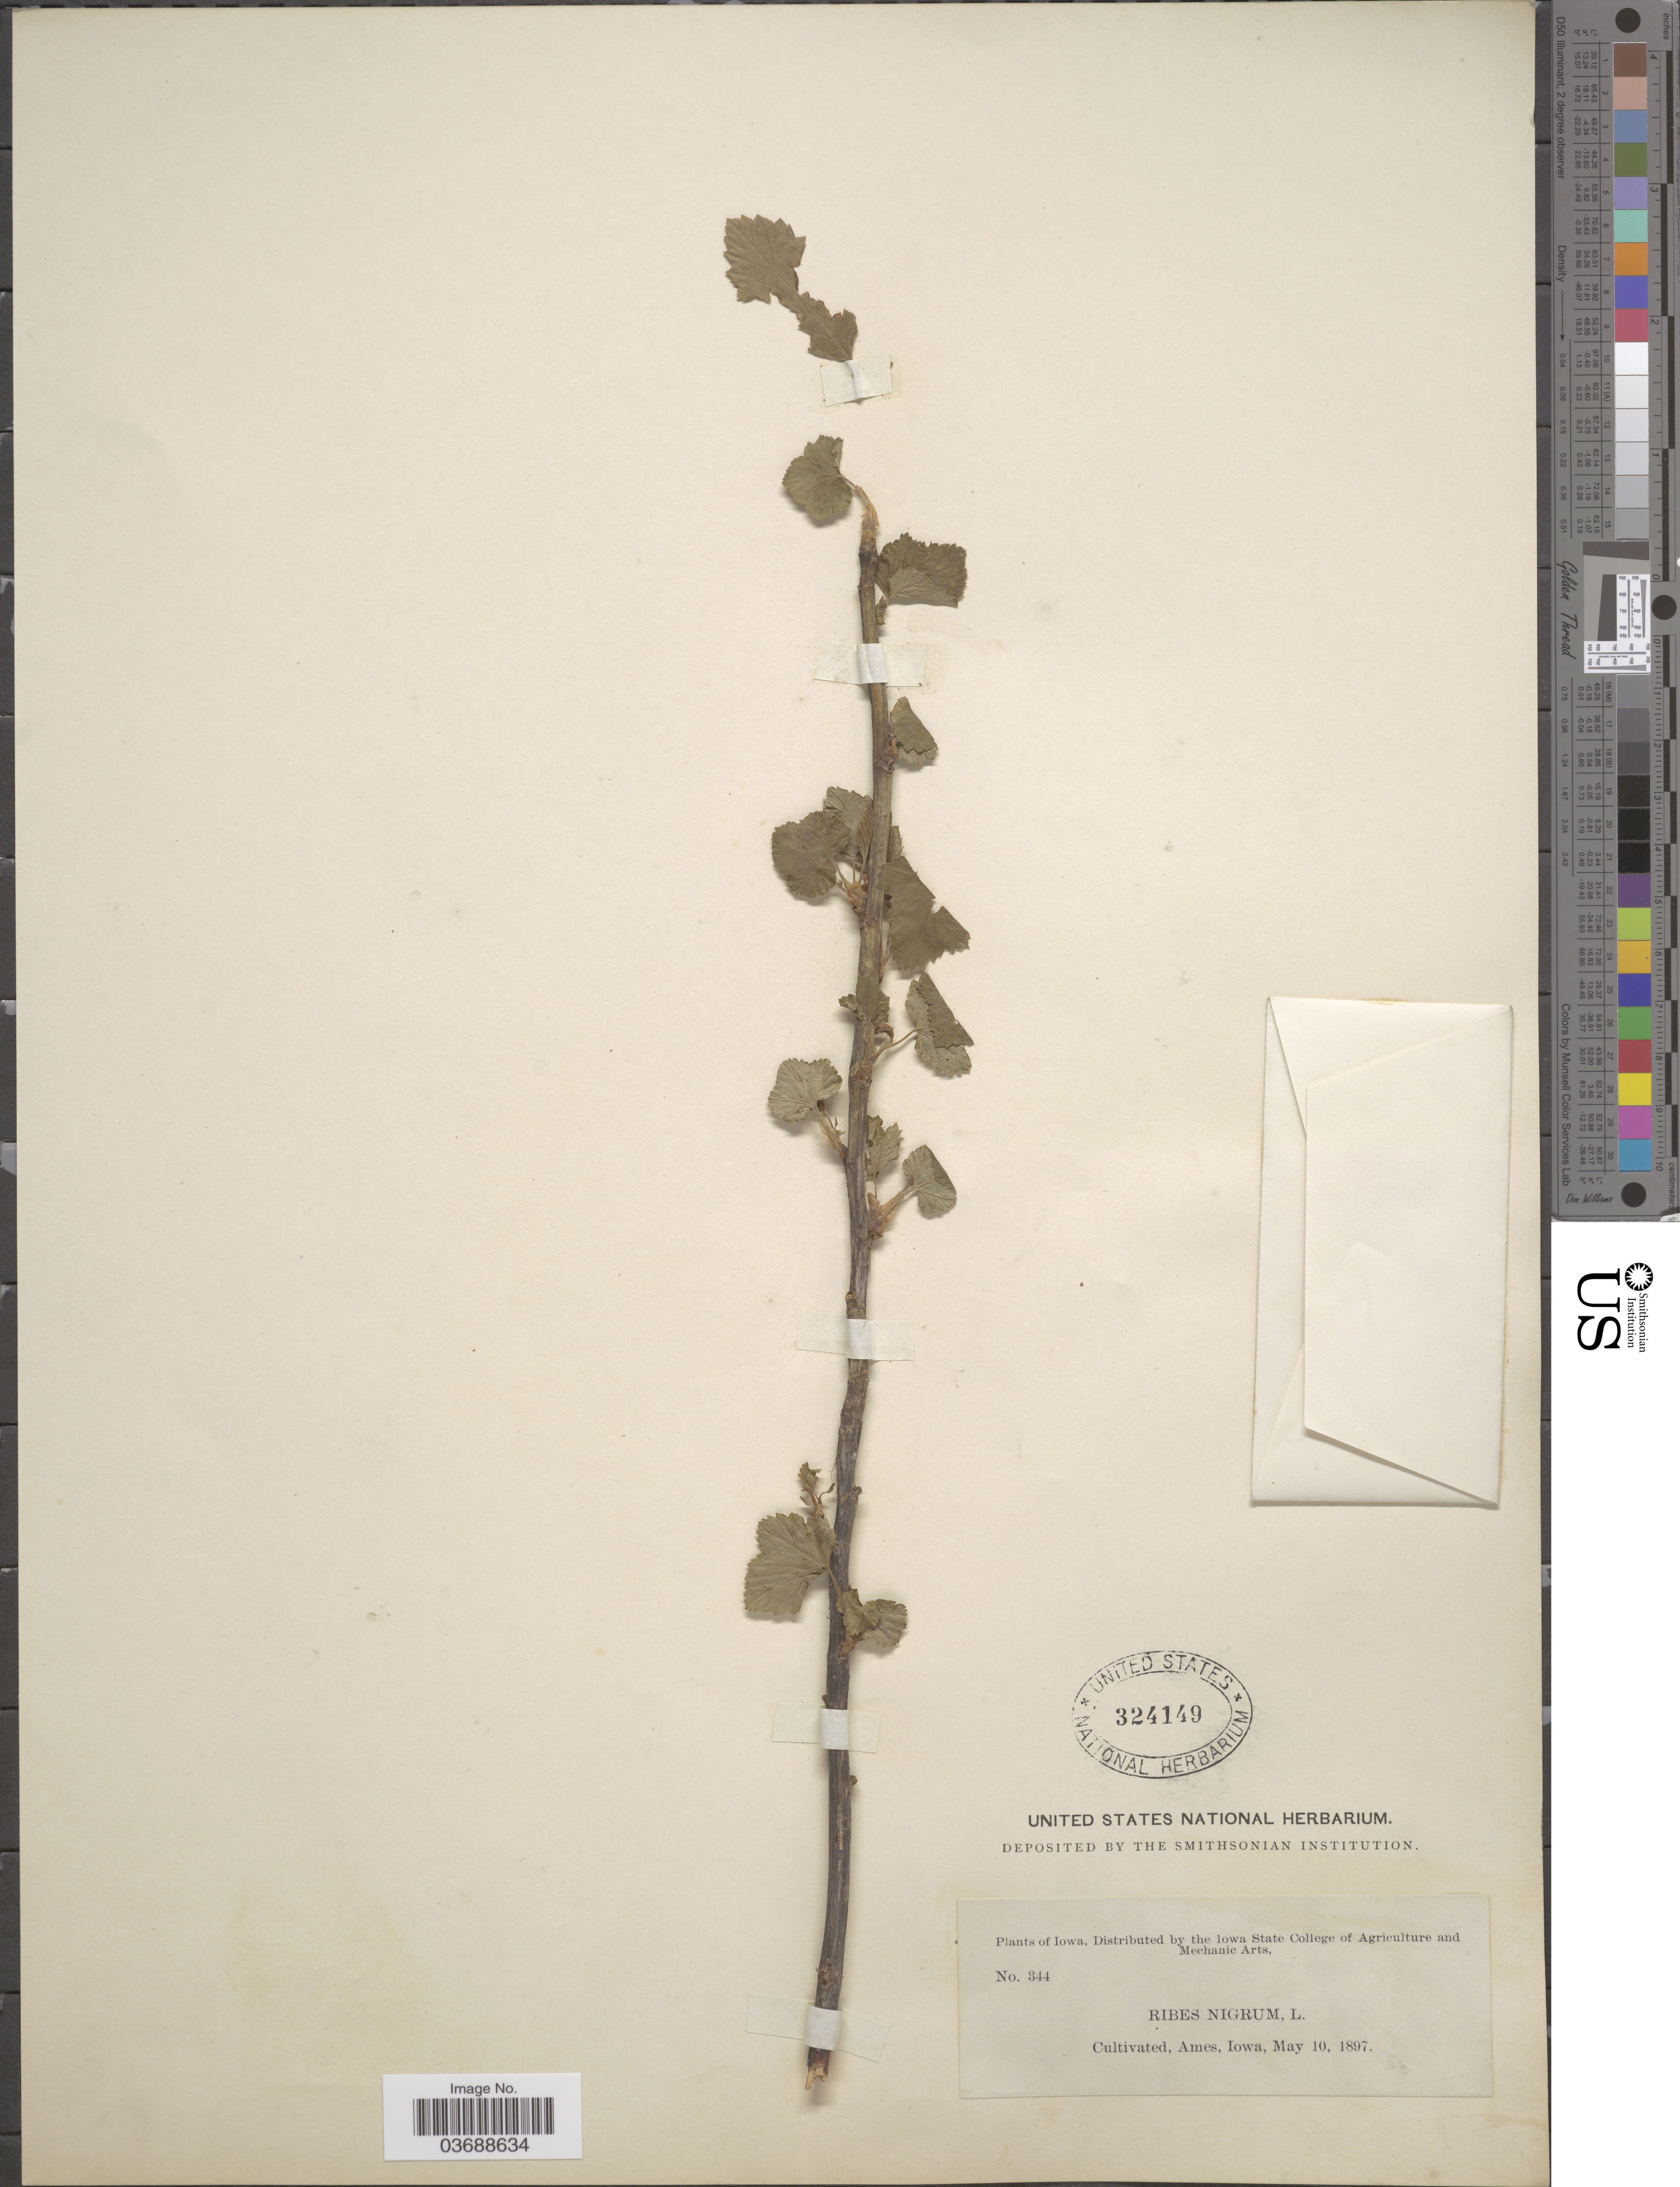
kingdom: Plantae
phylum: Tracheophyta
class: Magnoliopsida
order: Saxifragales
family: Grossulariaceae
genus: Ribes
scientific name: Ribes nigrum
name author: L.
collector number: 344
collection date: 1897-05-10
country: United States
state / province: Iowa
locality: Ames.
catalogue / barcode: US 324149